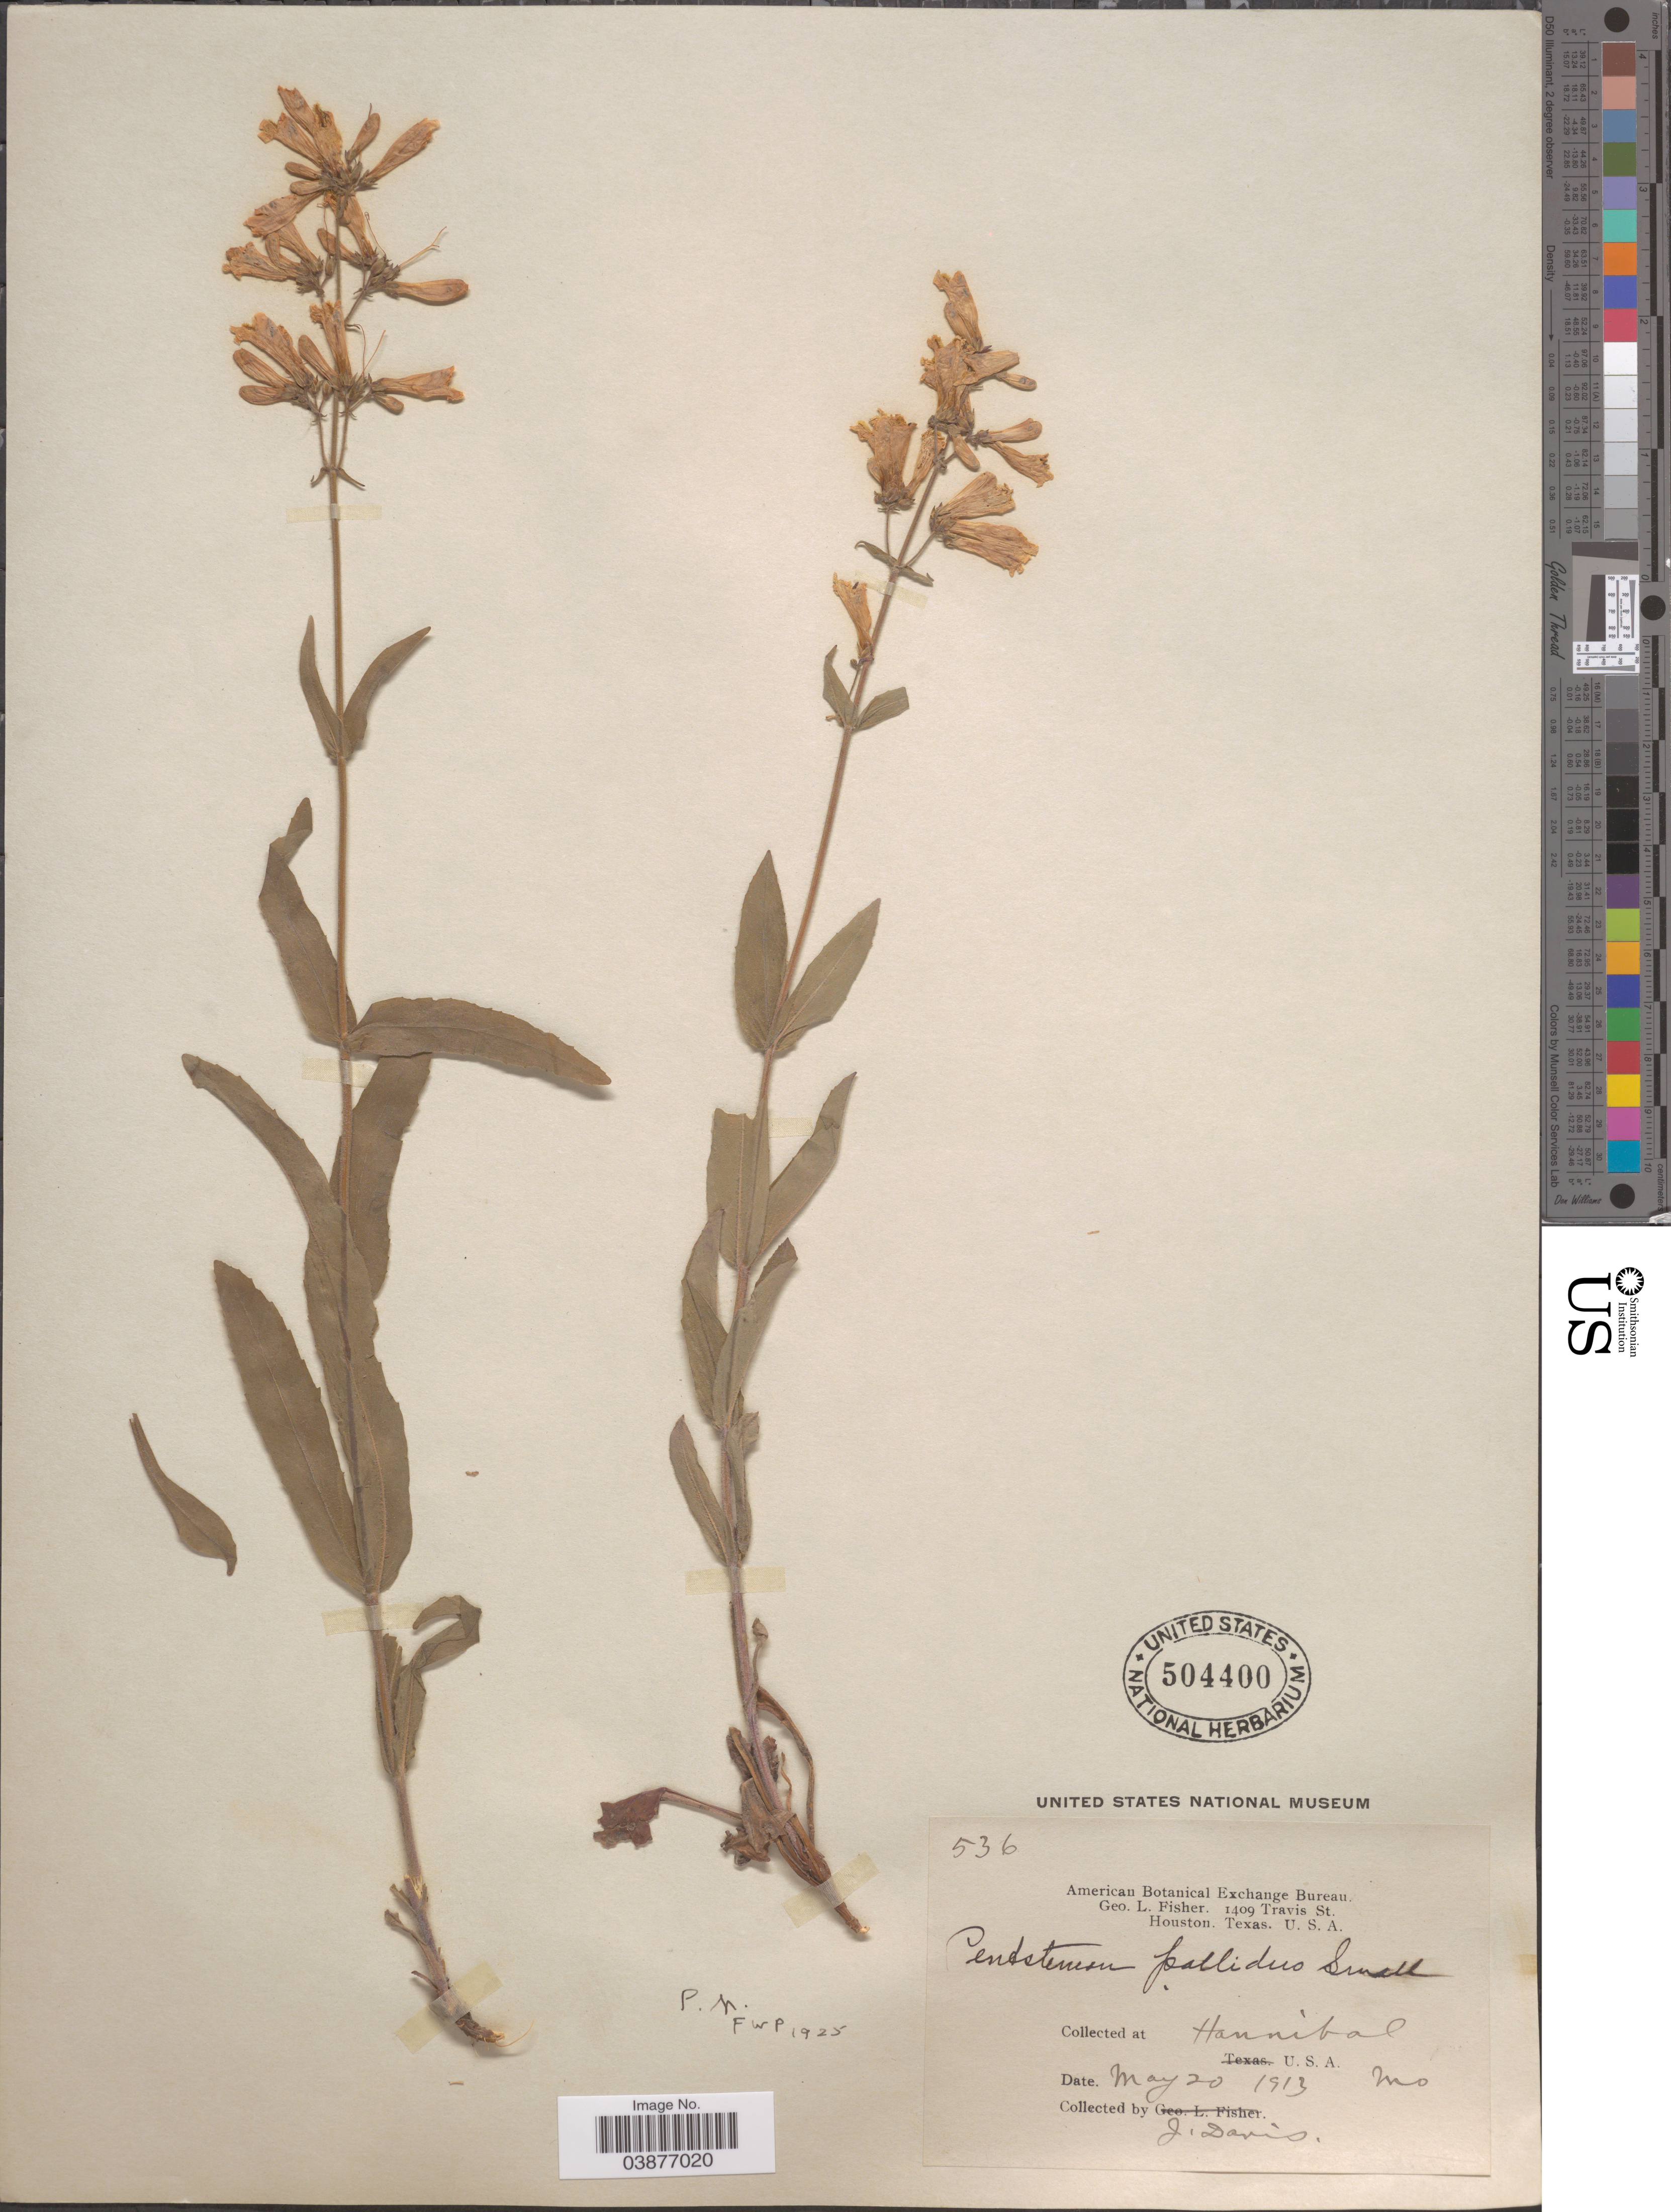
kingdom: Plantae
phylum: Tracheophyta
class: Magnoliopsida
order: Lamiales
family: Plantaginaceae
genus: Penstemon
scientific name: Penstemon pallidus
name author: Small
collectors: J. Davis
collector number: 536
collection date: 1913-05-20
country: United States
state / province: Missouri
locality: Hannibal.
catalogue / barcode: US 504400